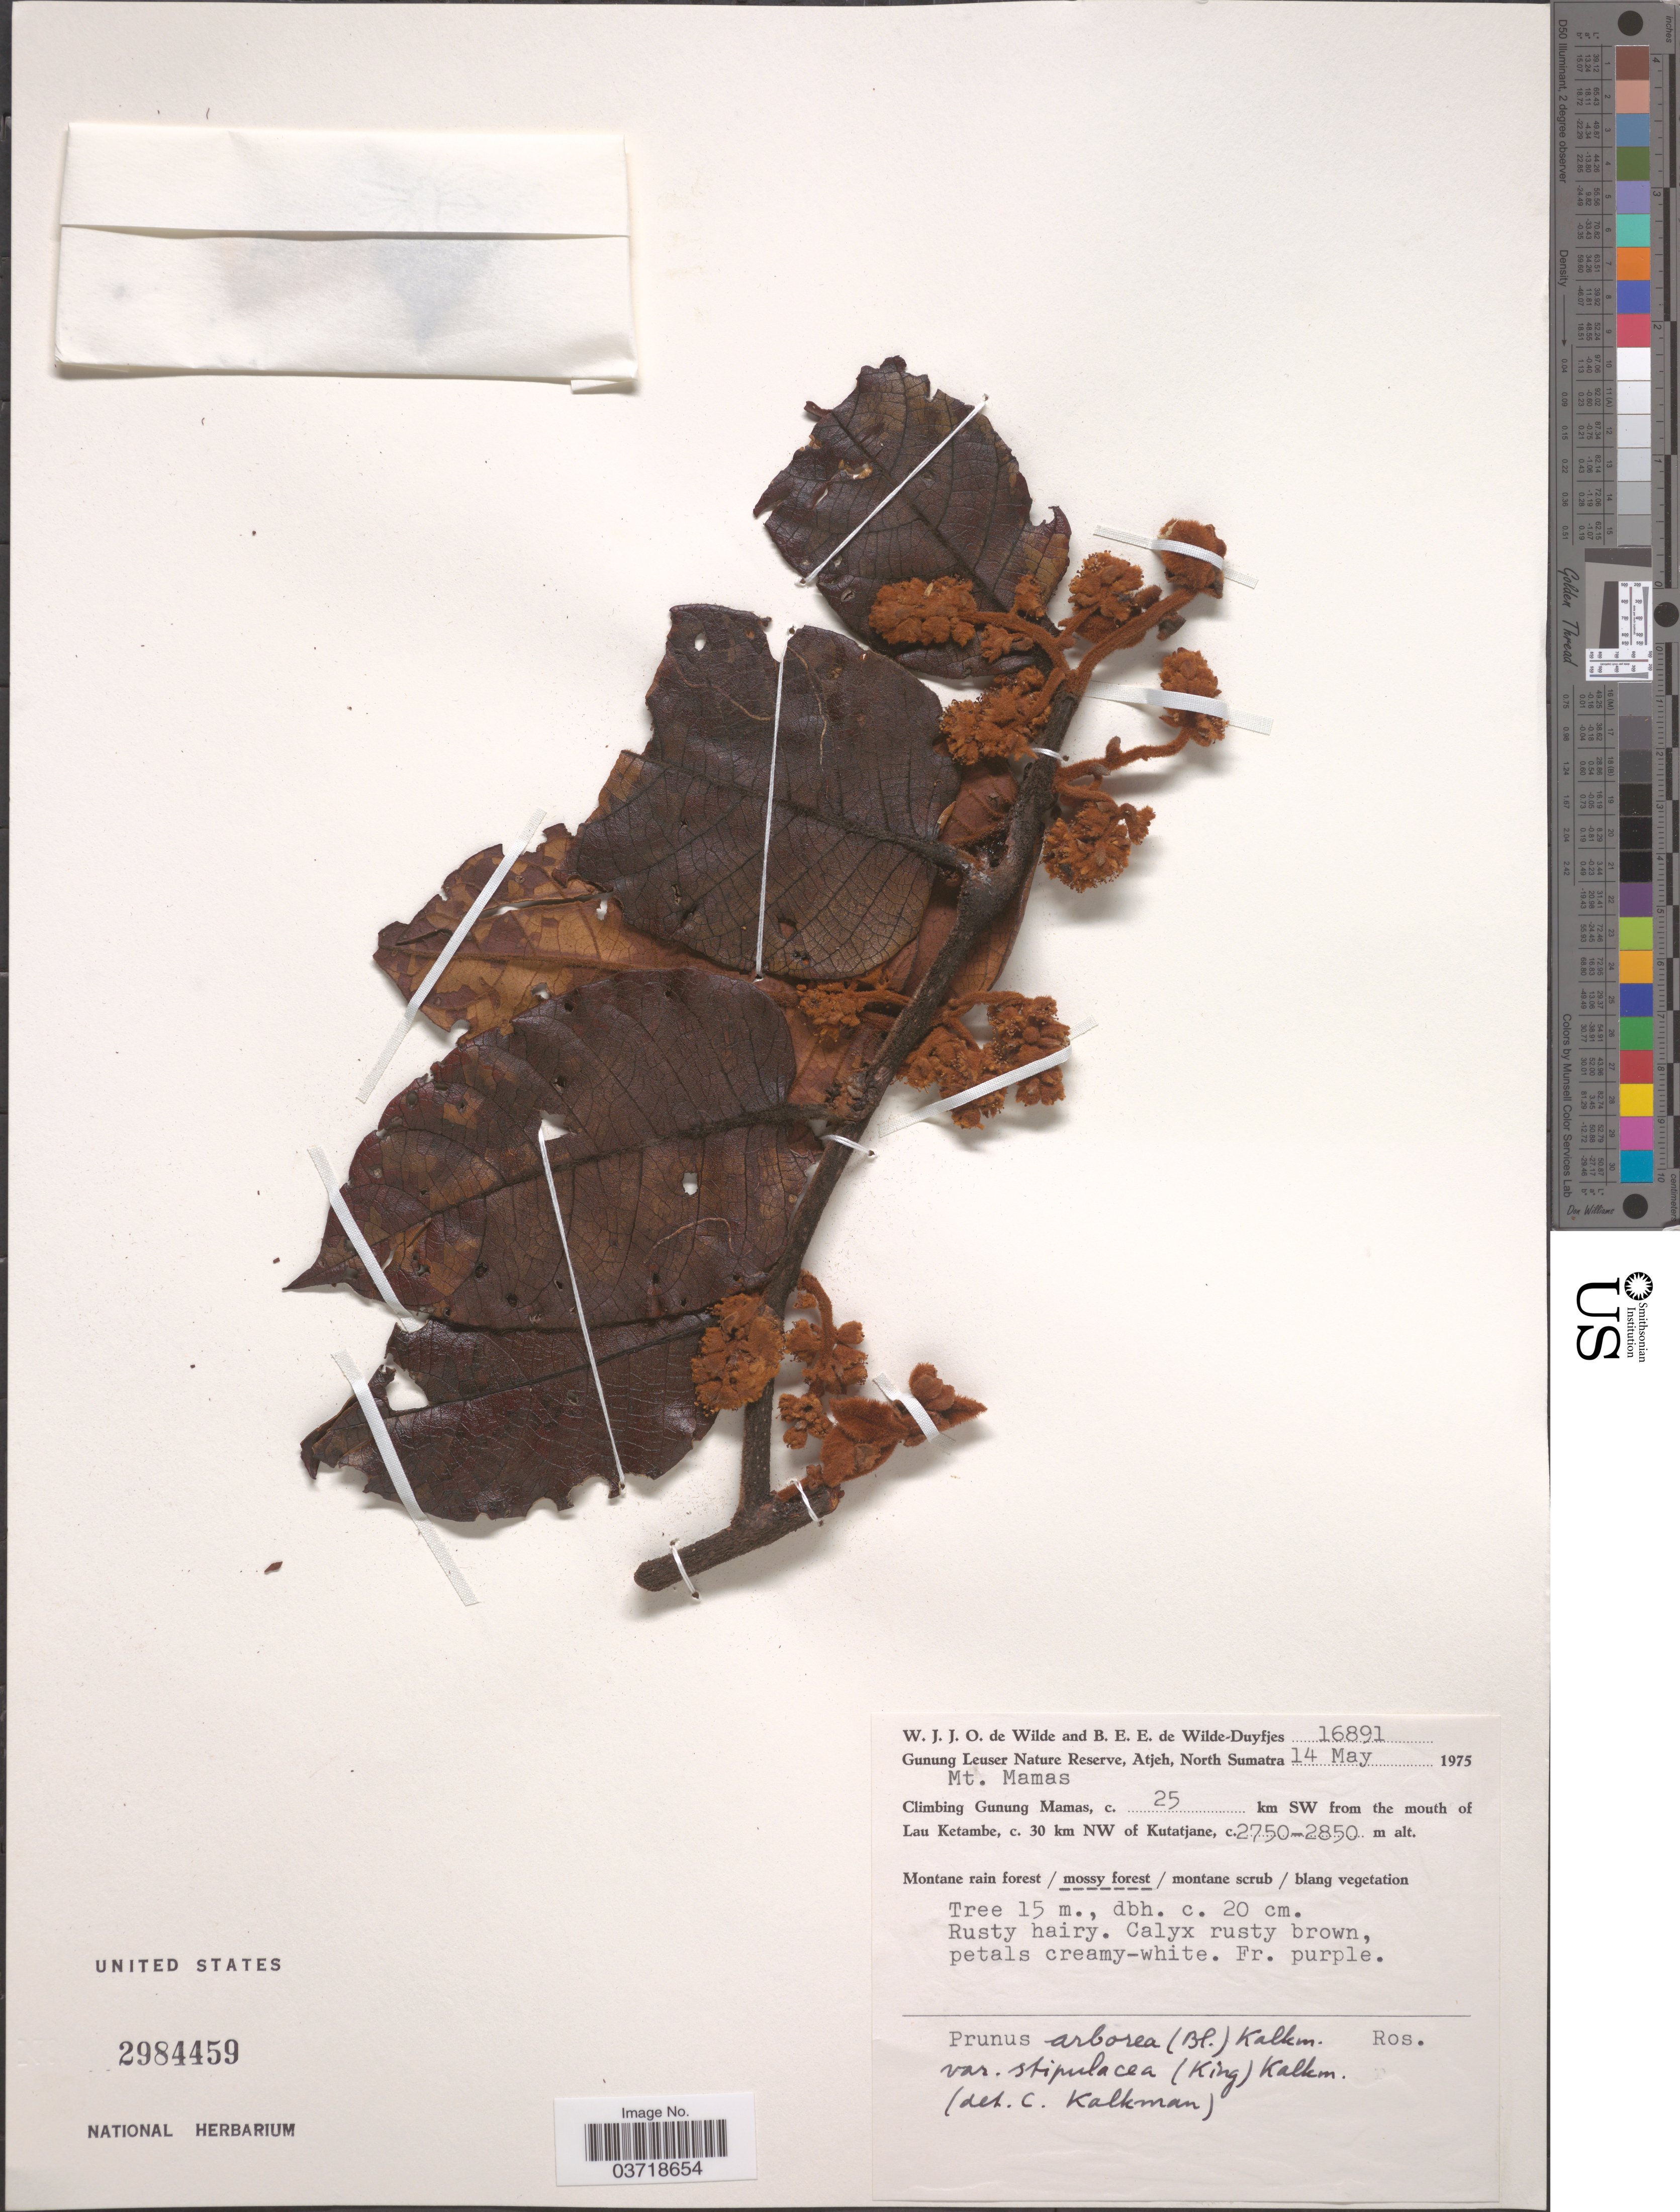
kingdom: Plantae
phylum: Tracheophyta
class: Magnoliopsida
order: Rosales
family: Rosaceae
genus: Prunus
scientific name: Prunus arborea var. stipulacea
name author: (Blume) Kalkman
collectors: W. J. de Wilde & B. E. de Wilde-Duyfjes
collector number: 16891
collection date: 1975-05-14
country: Indonesia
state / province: Sumatra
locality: Gunung Leuser Nature Reserve, Atjeh, North Sumatra. Mt. Mamas. Climbing Gunung Mamas, c. 25 km SW from the mouth of Lau Ketambe, c. 30 km NW of Kutatjane.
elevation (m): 2750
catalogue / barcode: US 2984459